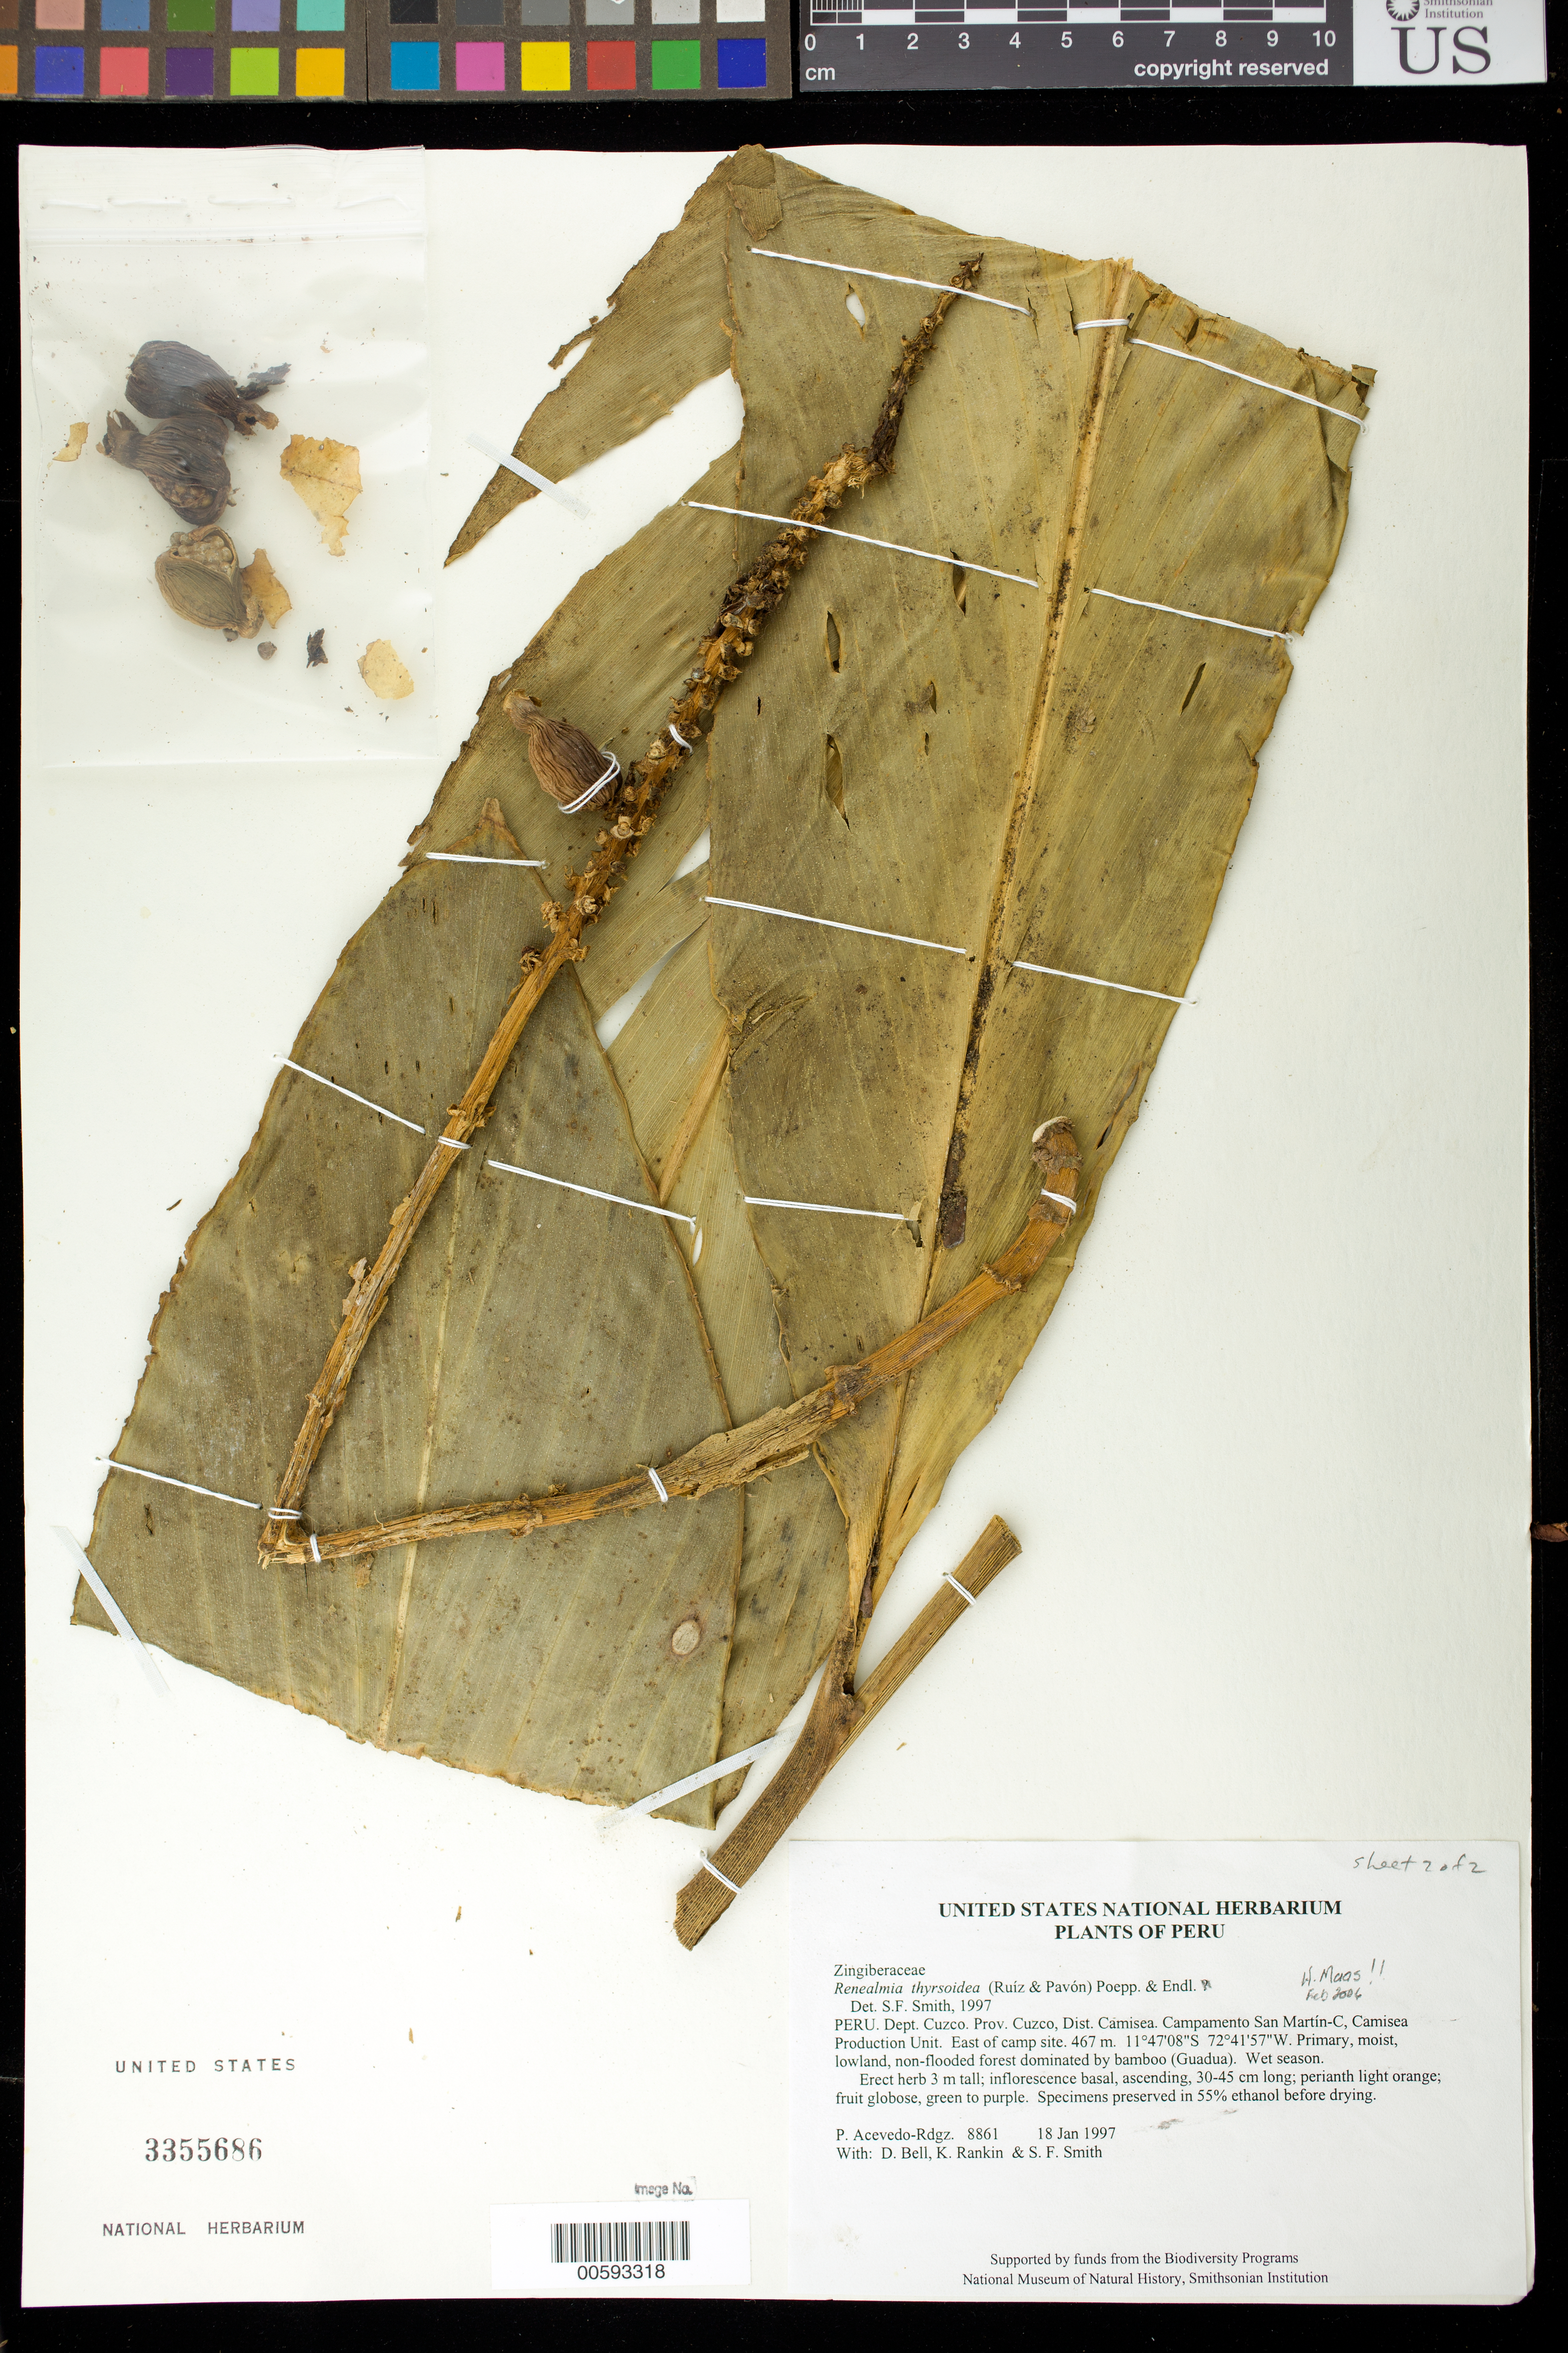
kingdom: Plantae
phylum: Tracheophyta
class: Liliopsida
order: Zingiberales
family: Zingiberaceae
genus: Renealmia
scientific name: Renealmia thyrsoidea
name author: (Ruiz & Pav.) Poepp. & Endl.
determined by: Smith, Stephen F., (US), NMNH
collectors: P. Acevedo-Rodr., D. A. Bell, K. B. Rankin & S.F. Smith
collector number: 8861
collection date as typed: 18 Jan 1997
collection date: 1997-01-18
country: Peru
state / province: Cusco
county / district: Cusco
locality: Districto Camisea, Campamento San Martín-C, Camisea Production Unit. East of camp site.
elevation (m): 467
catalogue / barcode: US 3355686